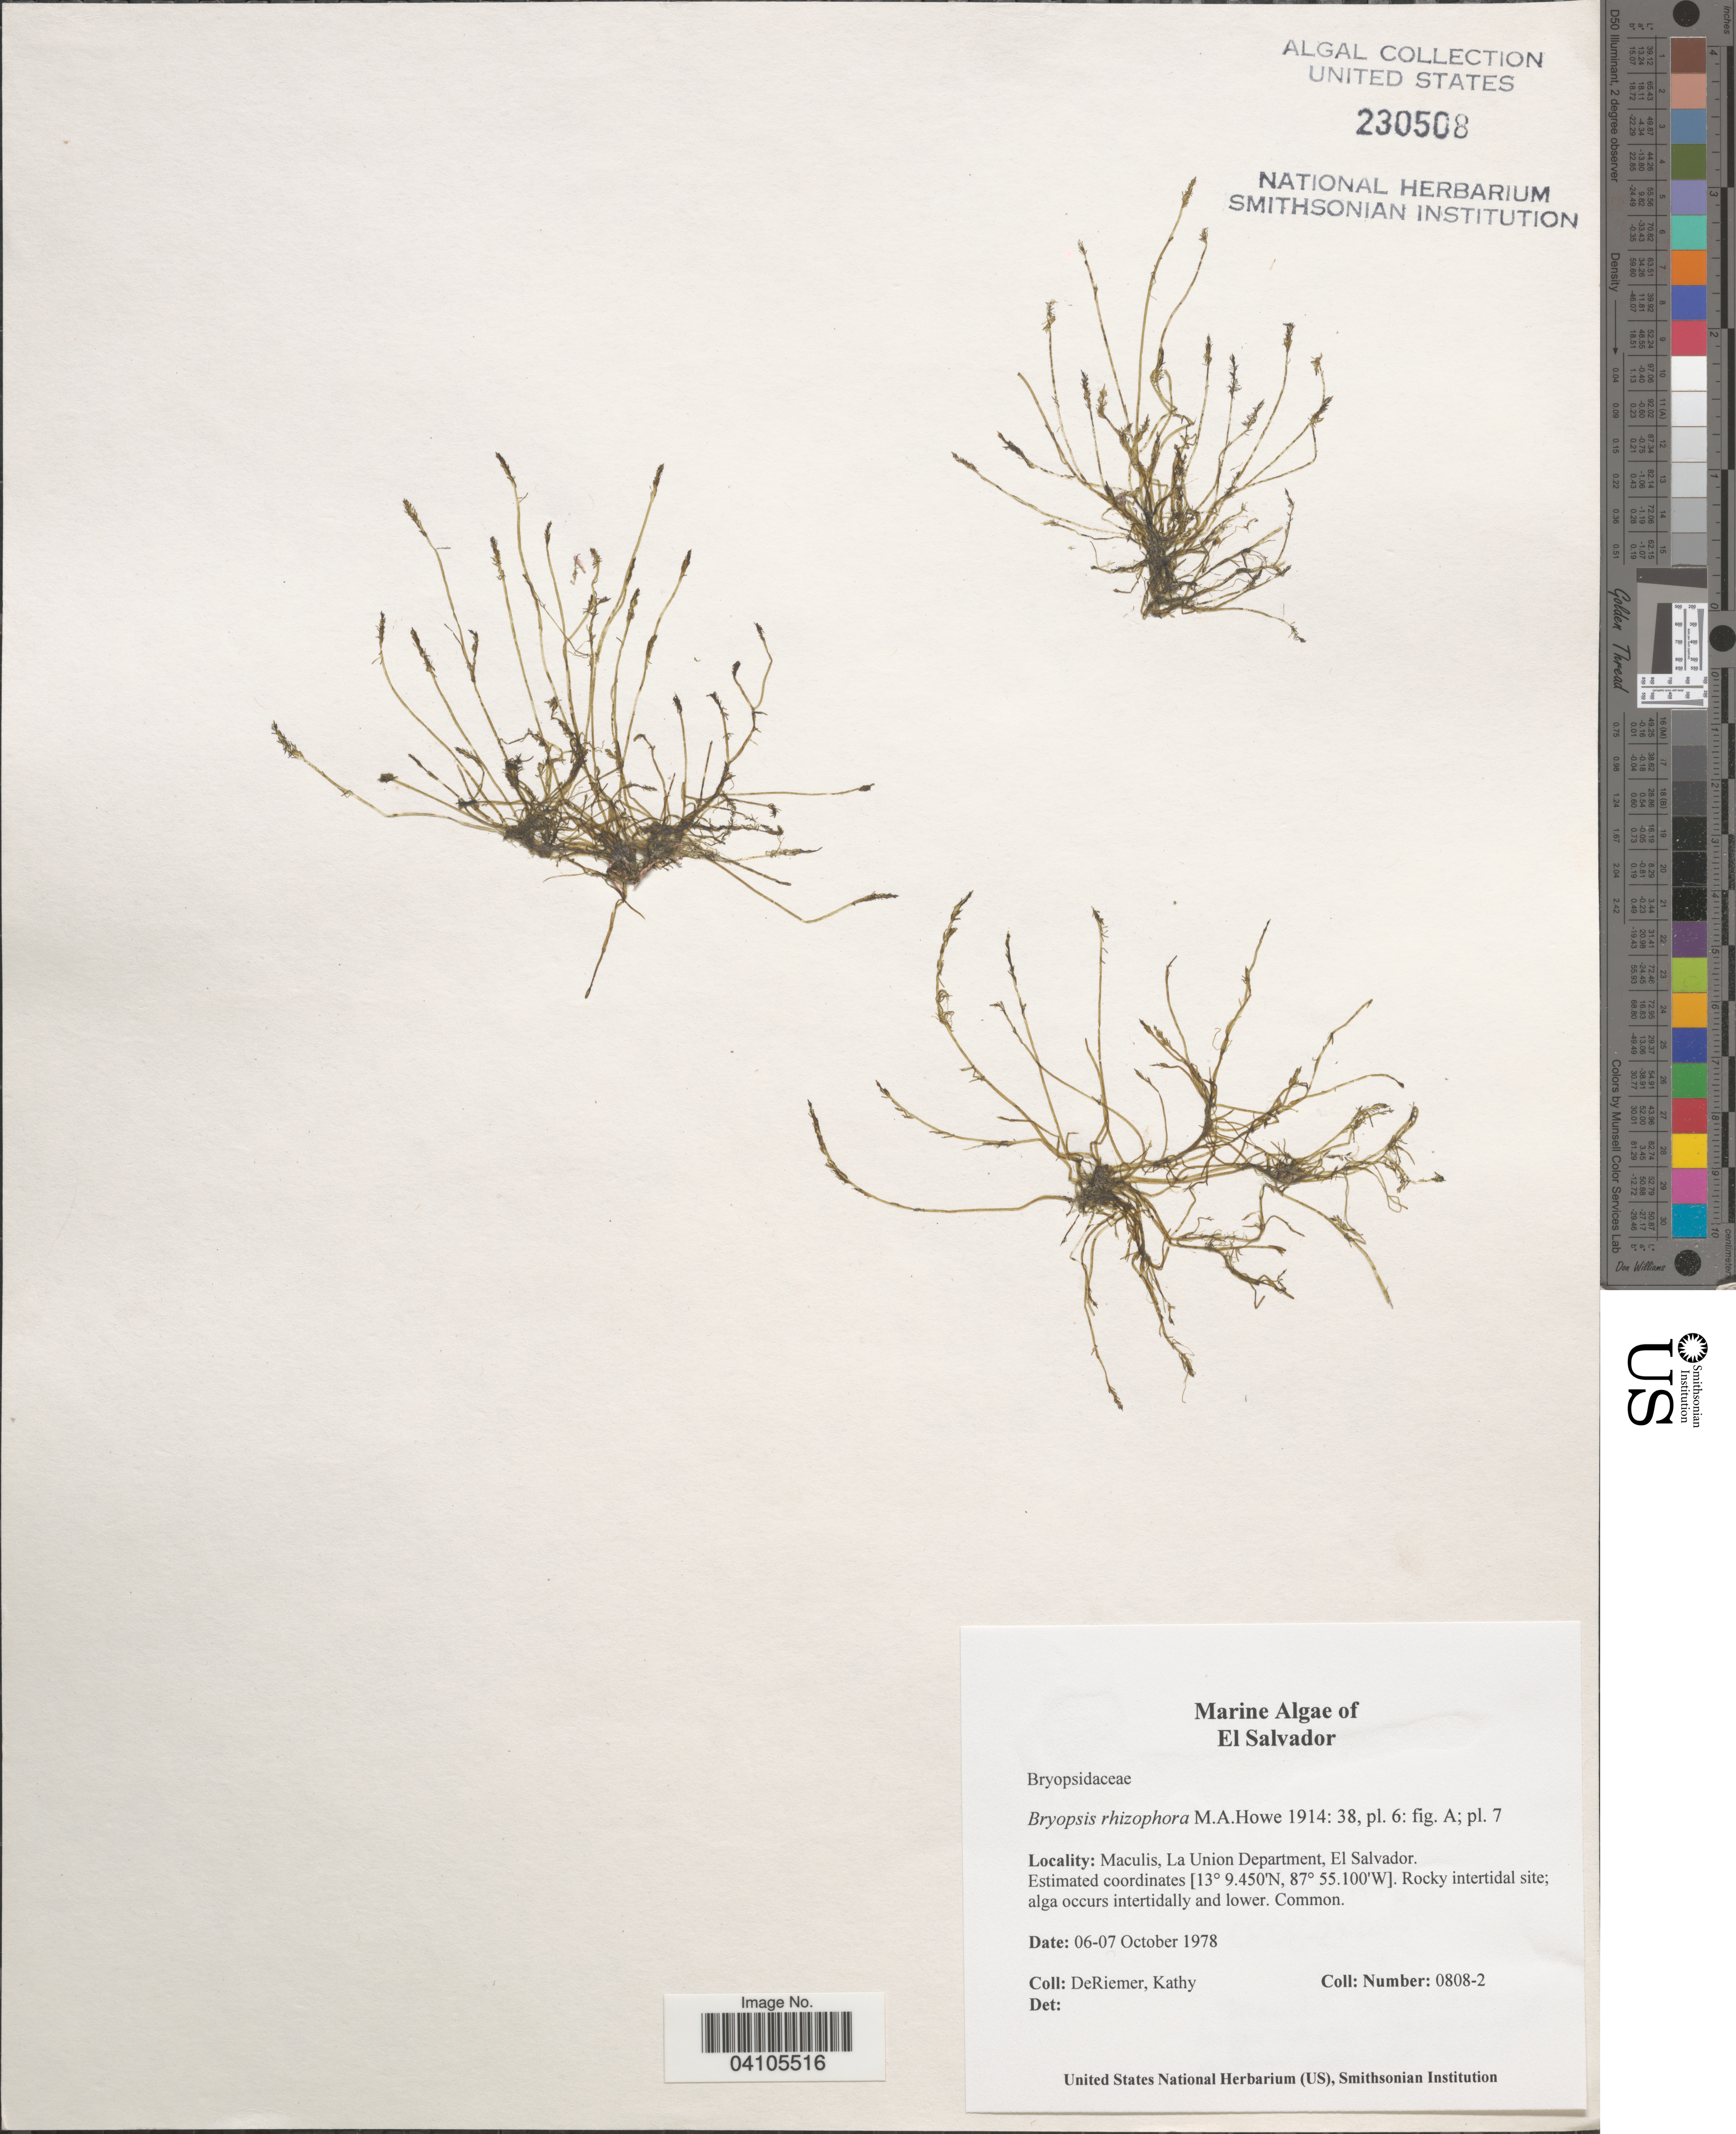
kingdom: Plantae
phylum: Chlorophyta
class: Ulvophyceae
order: Bryopsidales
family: Bryopsidaceae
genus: Bryopsis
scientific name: Bryopsis rhizophora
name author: M. Howe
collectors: K. DeRiemer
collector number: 0808-2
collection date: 1978-10-06/1978-10-07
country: El Salvador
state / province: La Union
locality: Maculis, La Union Department.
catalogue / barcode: US 230508